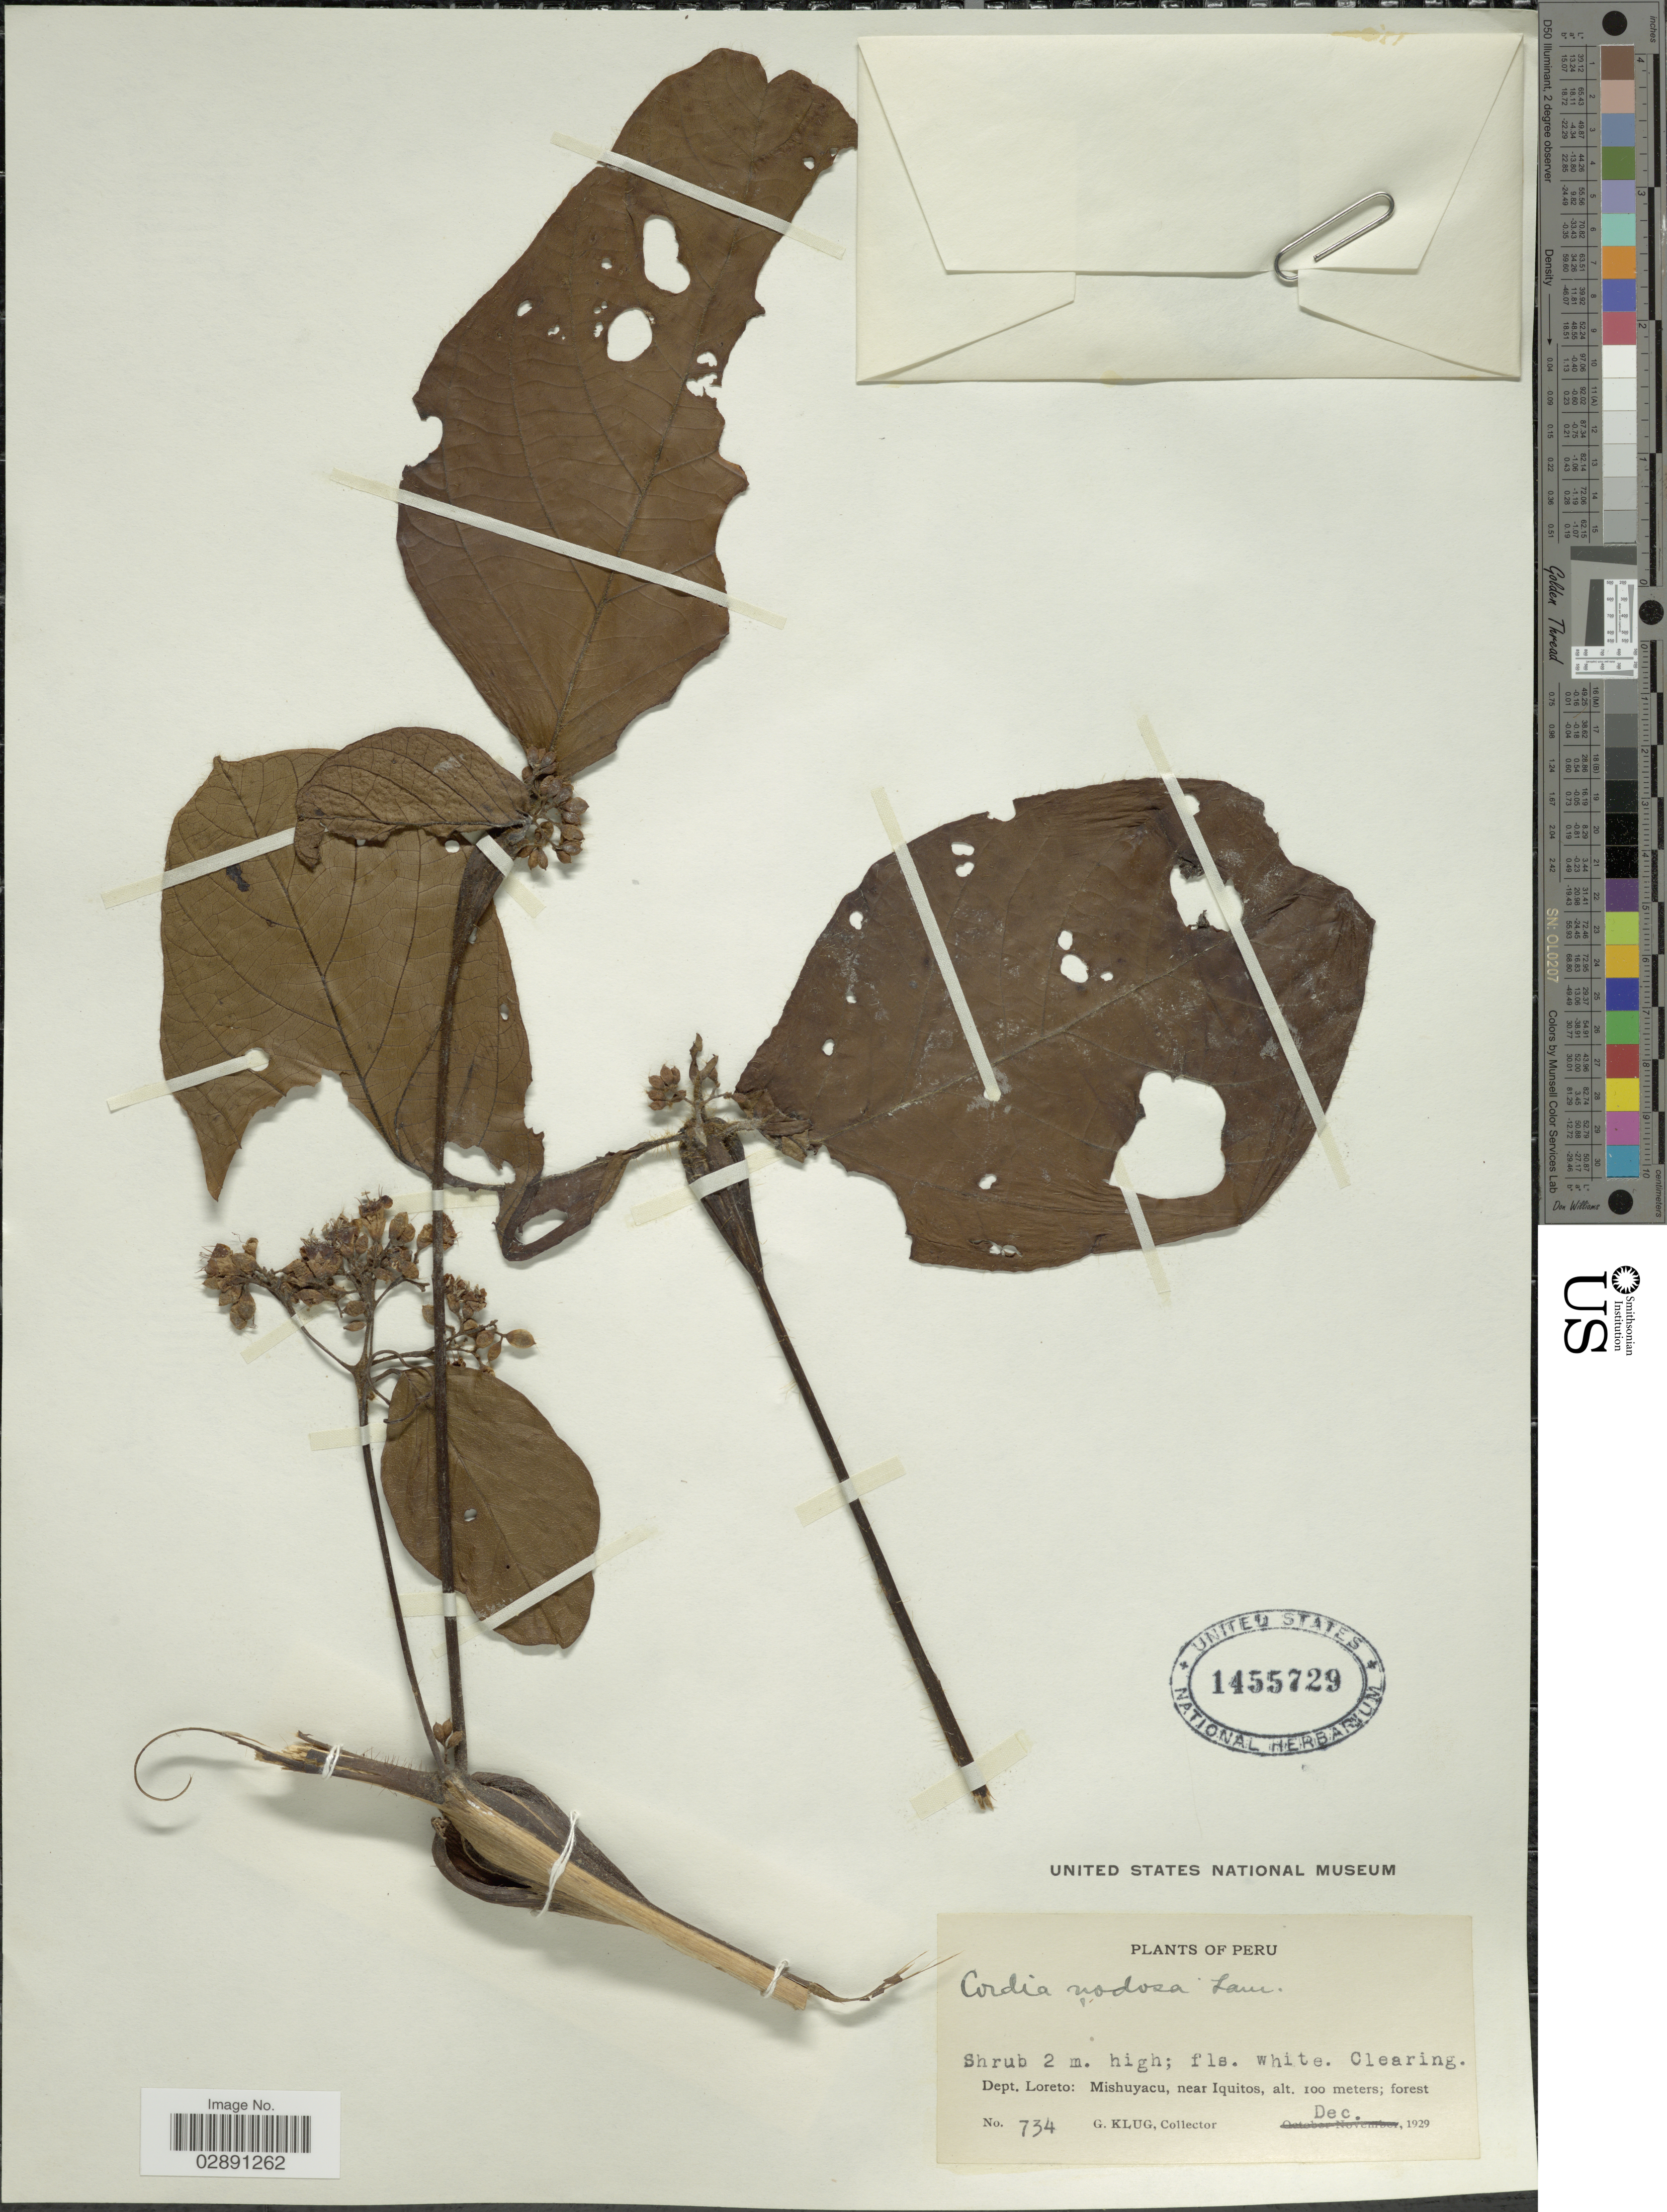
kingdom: Plantae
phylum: Tracheophyta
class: Magnoliopsida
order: Boraginales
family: Cordiaceae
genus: Cordia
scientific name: Cordia nodosa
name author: Lam.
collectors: G. Klug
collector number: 734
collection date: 1929-12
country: Peru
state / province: Loreto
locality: Dept. Loreto: Mishuyacu, near Iquitos.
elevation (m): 100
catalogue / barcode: US 1455729